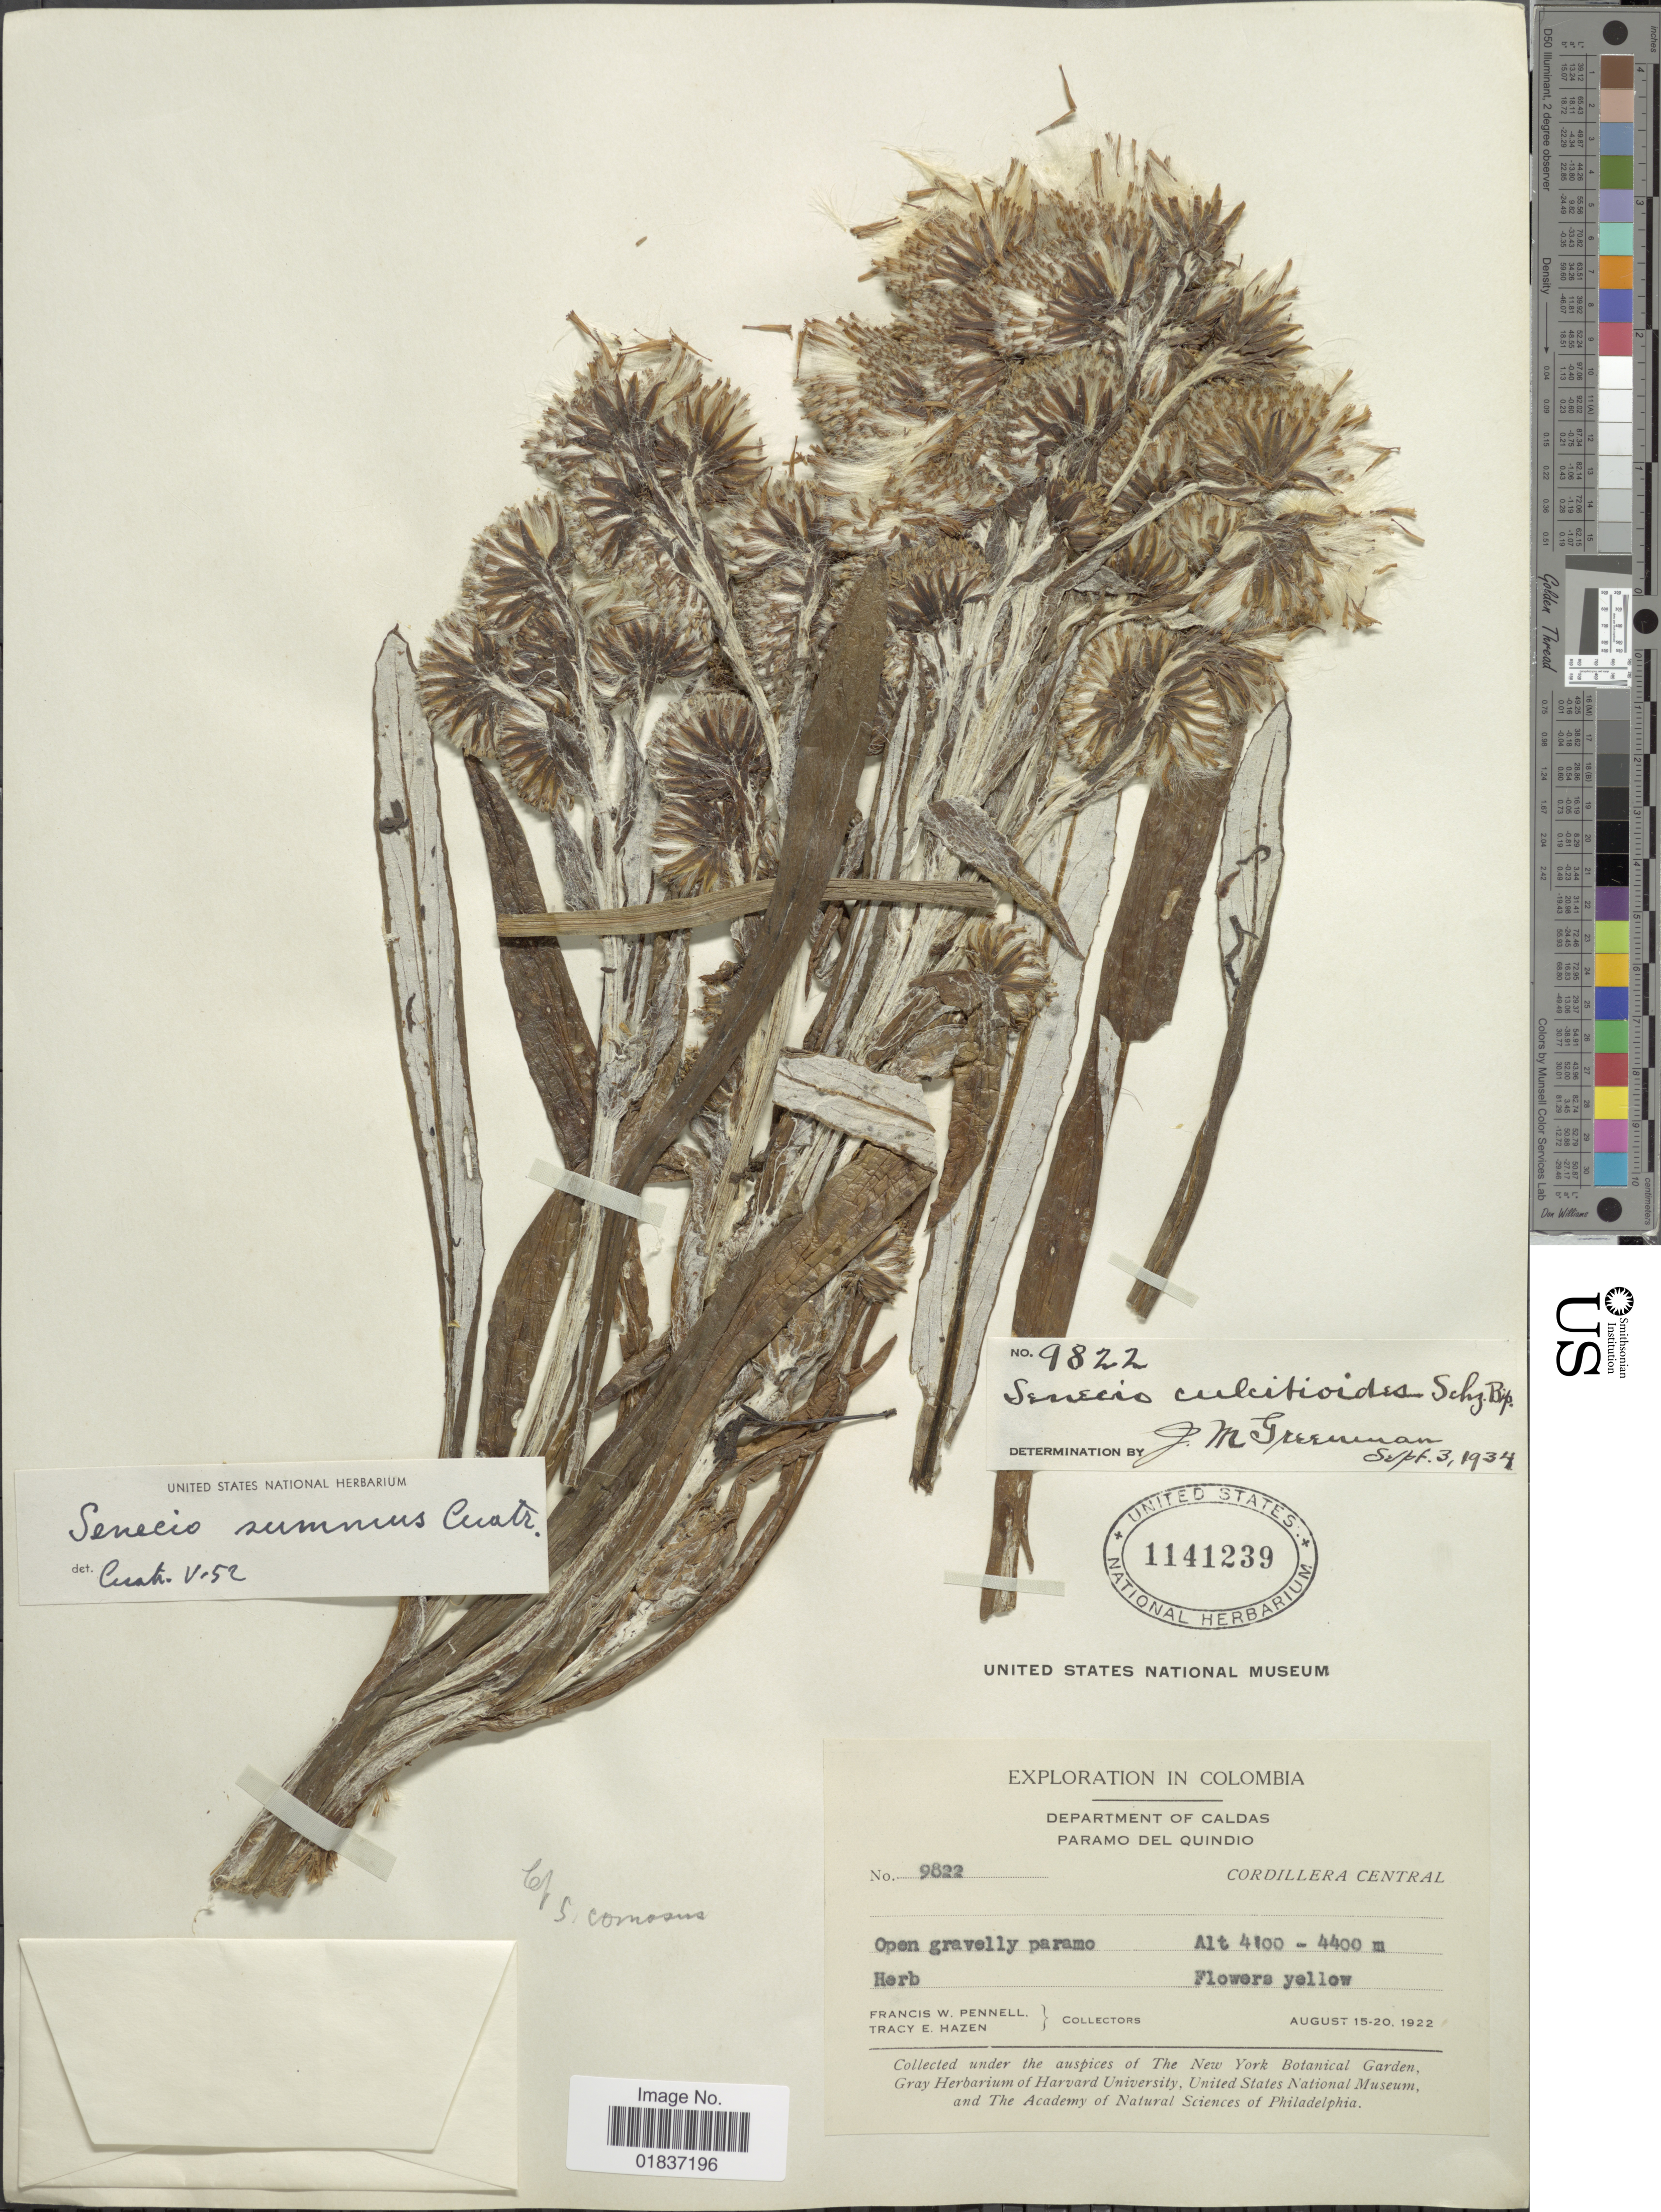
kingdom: Plantae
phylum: Tracheophyta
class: Magnoliopsida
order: Asterales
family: Asteraceae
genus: Senecio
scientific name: Senecio culcitioides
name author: Sch. Bip.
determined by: Salomon, Luciana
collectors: F. W. Pennell & T. E. Hazen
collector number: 9822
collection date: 1922-08-15/1922-08-20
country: Colombia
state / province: Caldas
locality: Department of Caldas. Paramo del Quindio. Cordillera Central.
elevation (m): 4100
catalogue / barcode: US 1141239